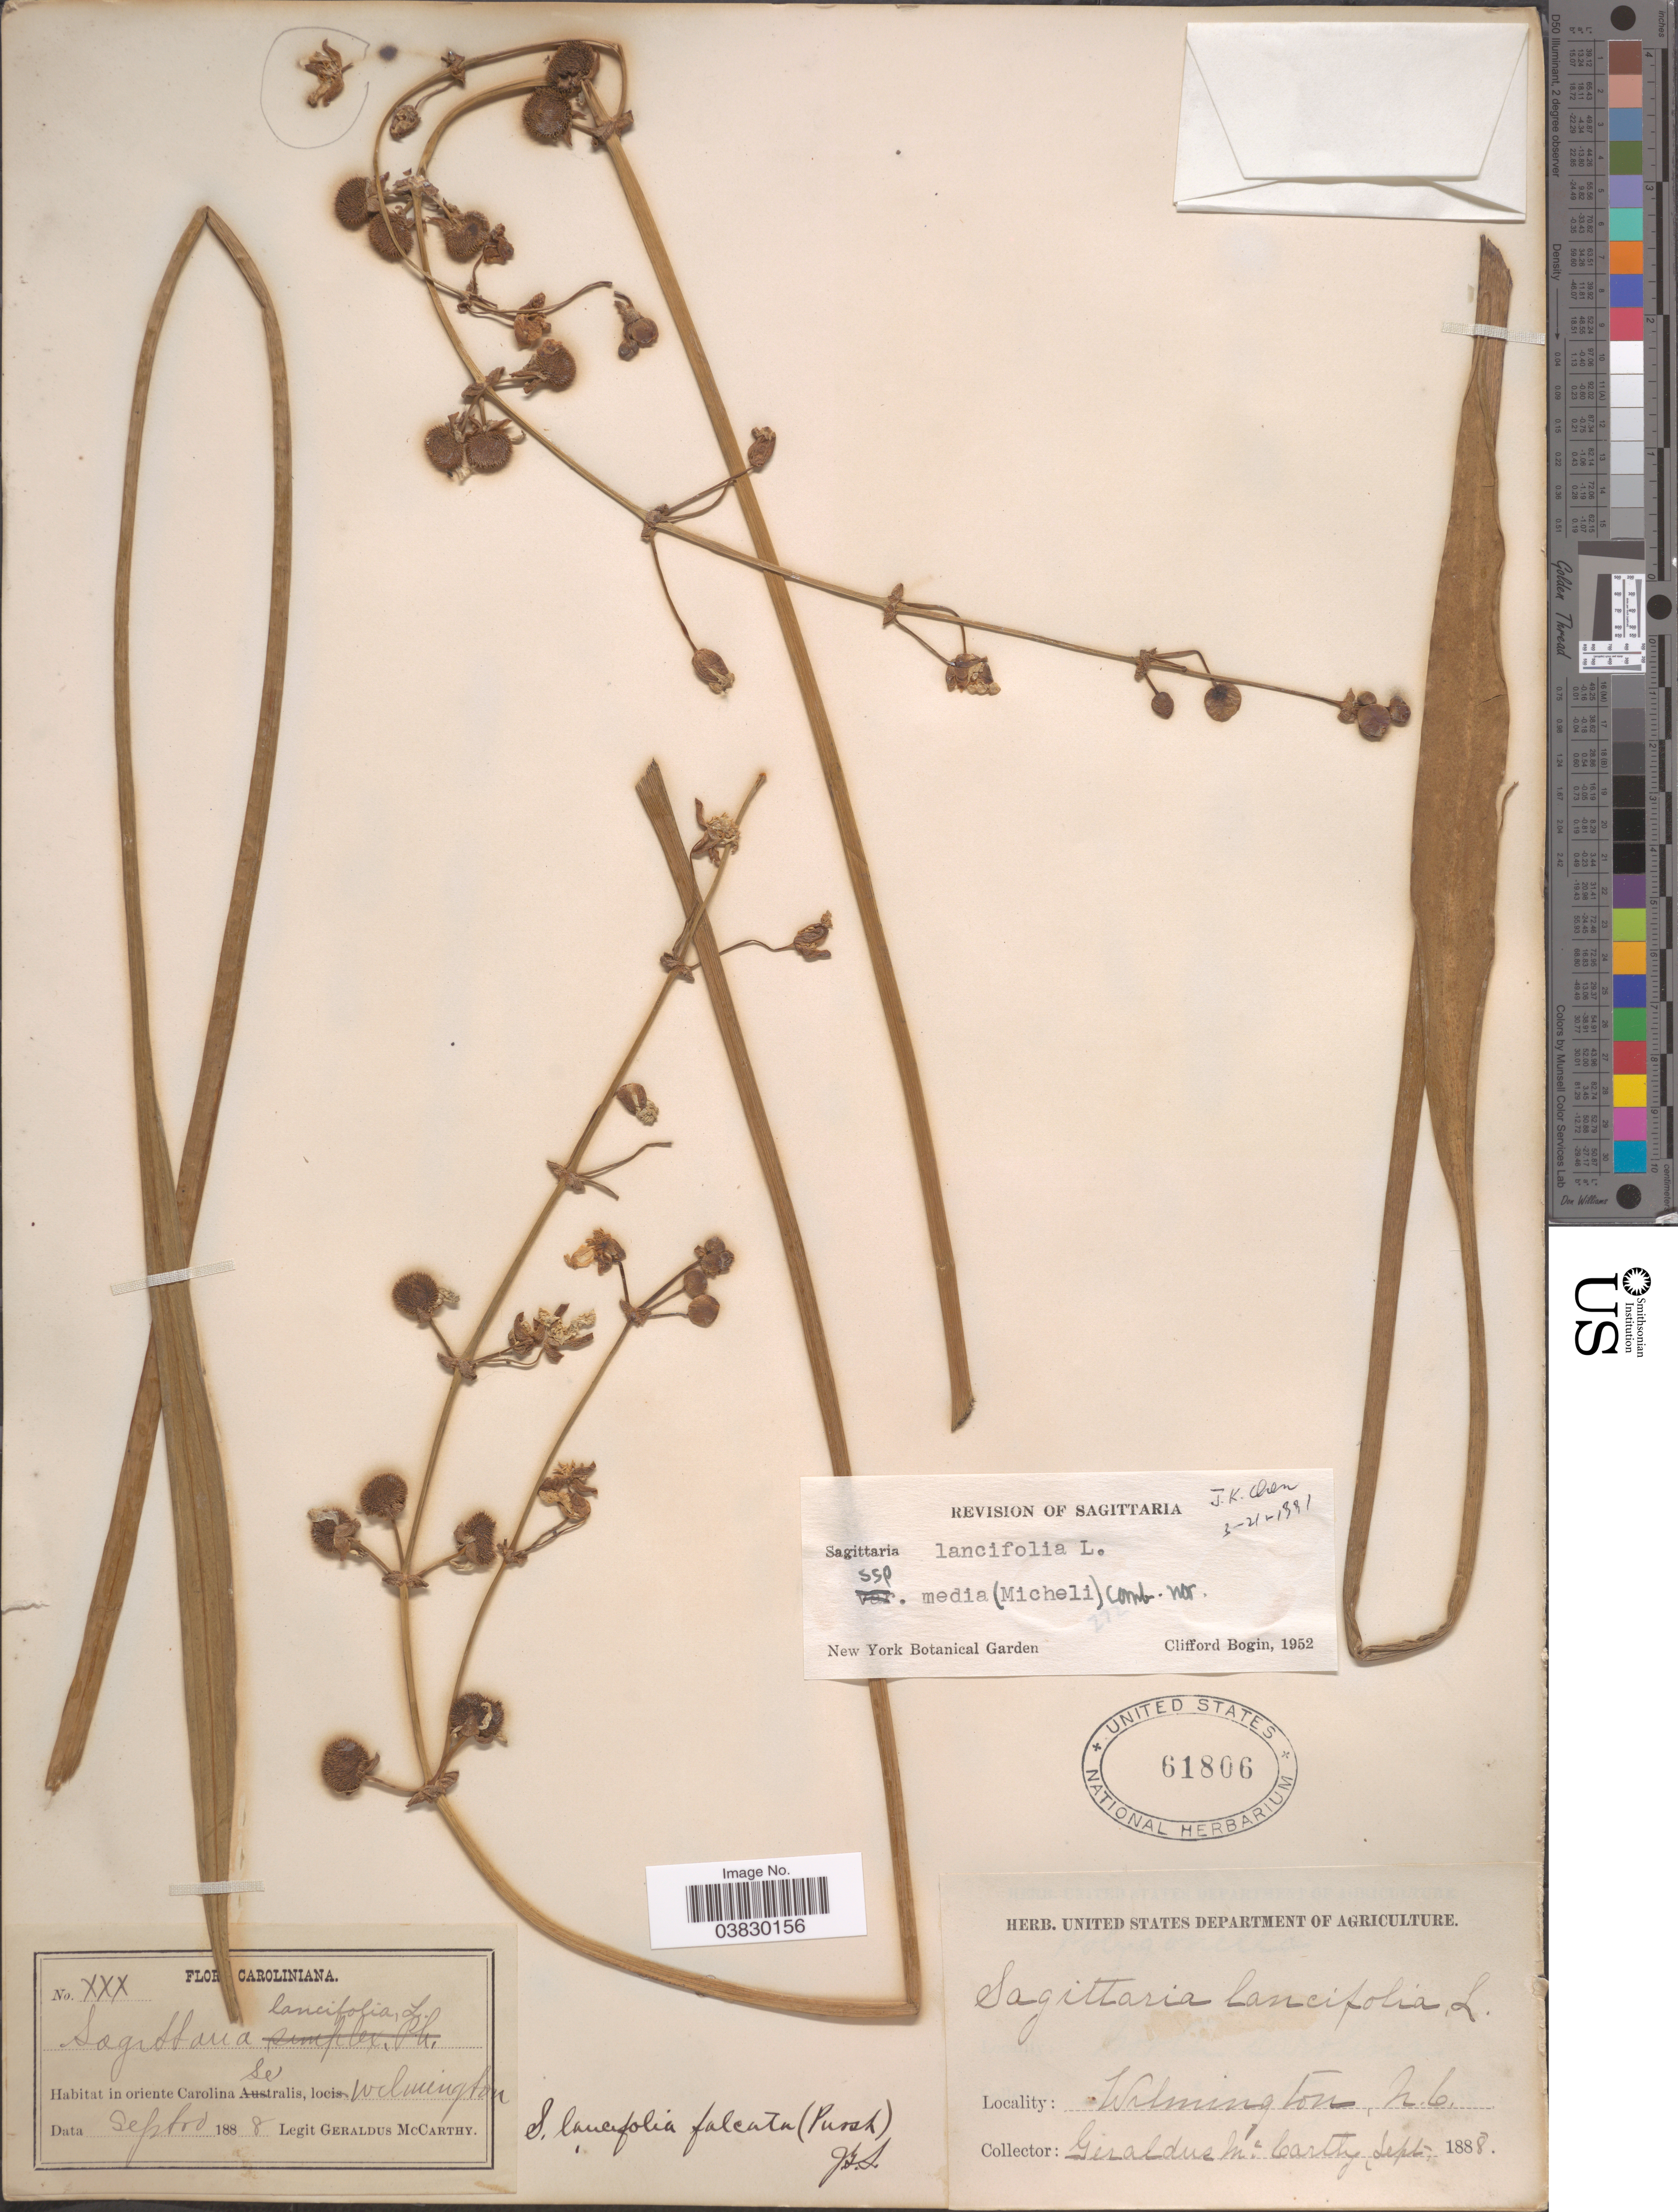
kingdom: Plantae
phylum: Tracheophyta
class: Liliopsida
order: Alismatales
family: Alismataceae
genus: Sagittaria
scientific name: Sagittaria lancifolia subsp. media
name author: (Micheli) Bogin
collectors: M. McCarthy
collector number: XXX ?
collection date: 1888-09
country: United States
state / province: North Carolina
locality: Caroliniana. In oriente Carolina Setralis, loc Wilmington.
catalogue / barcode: US 61806